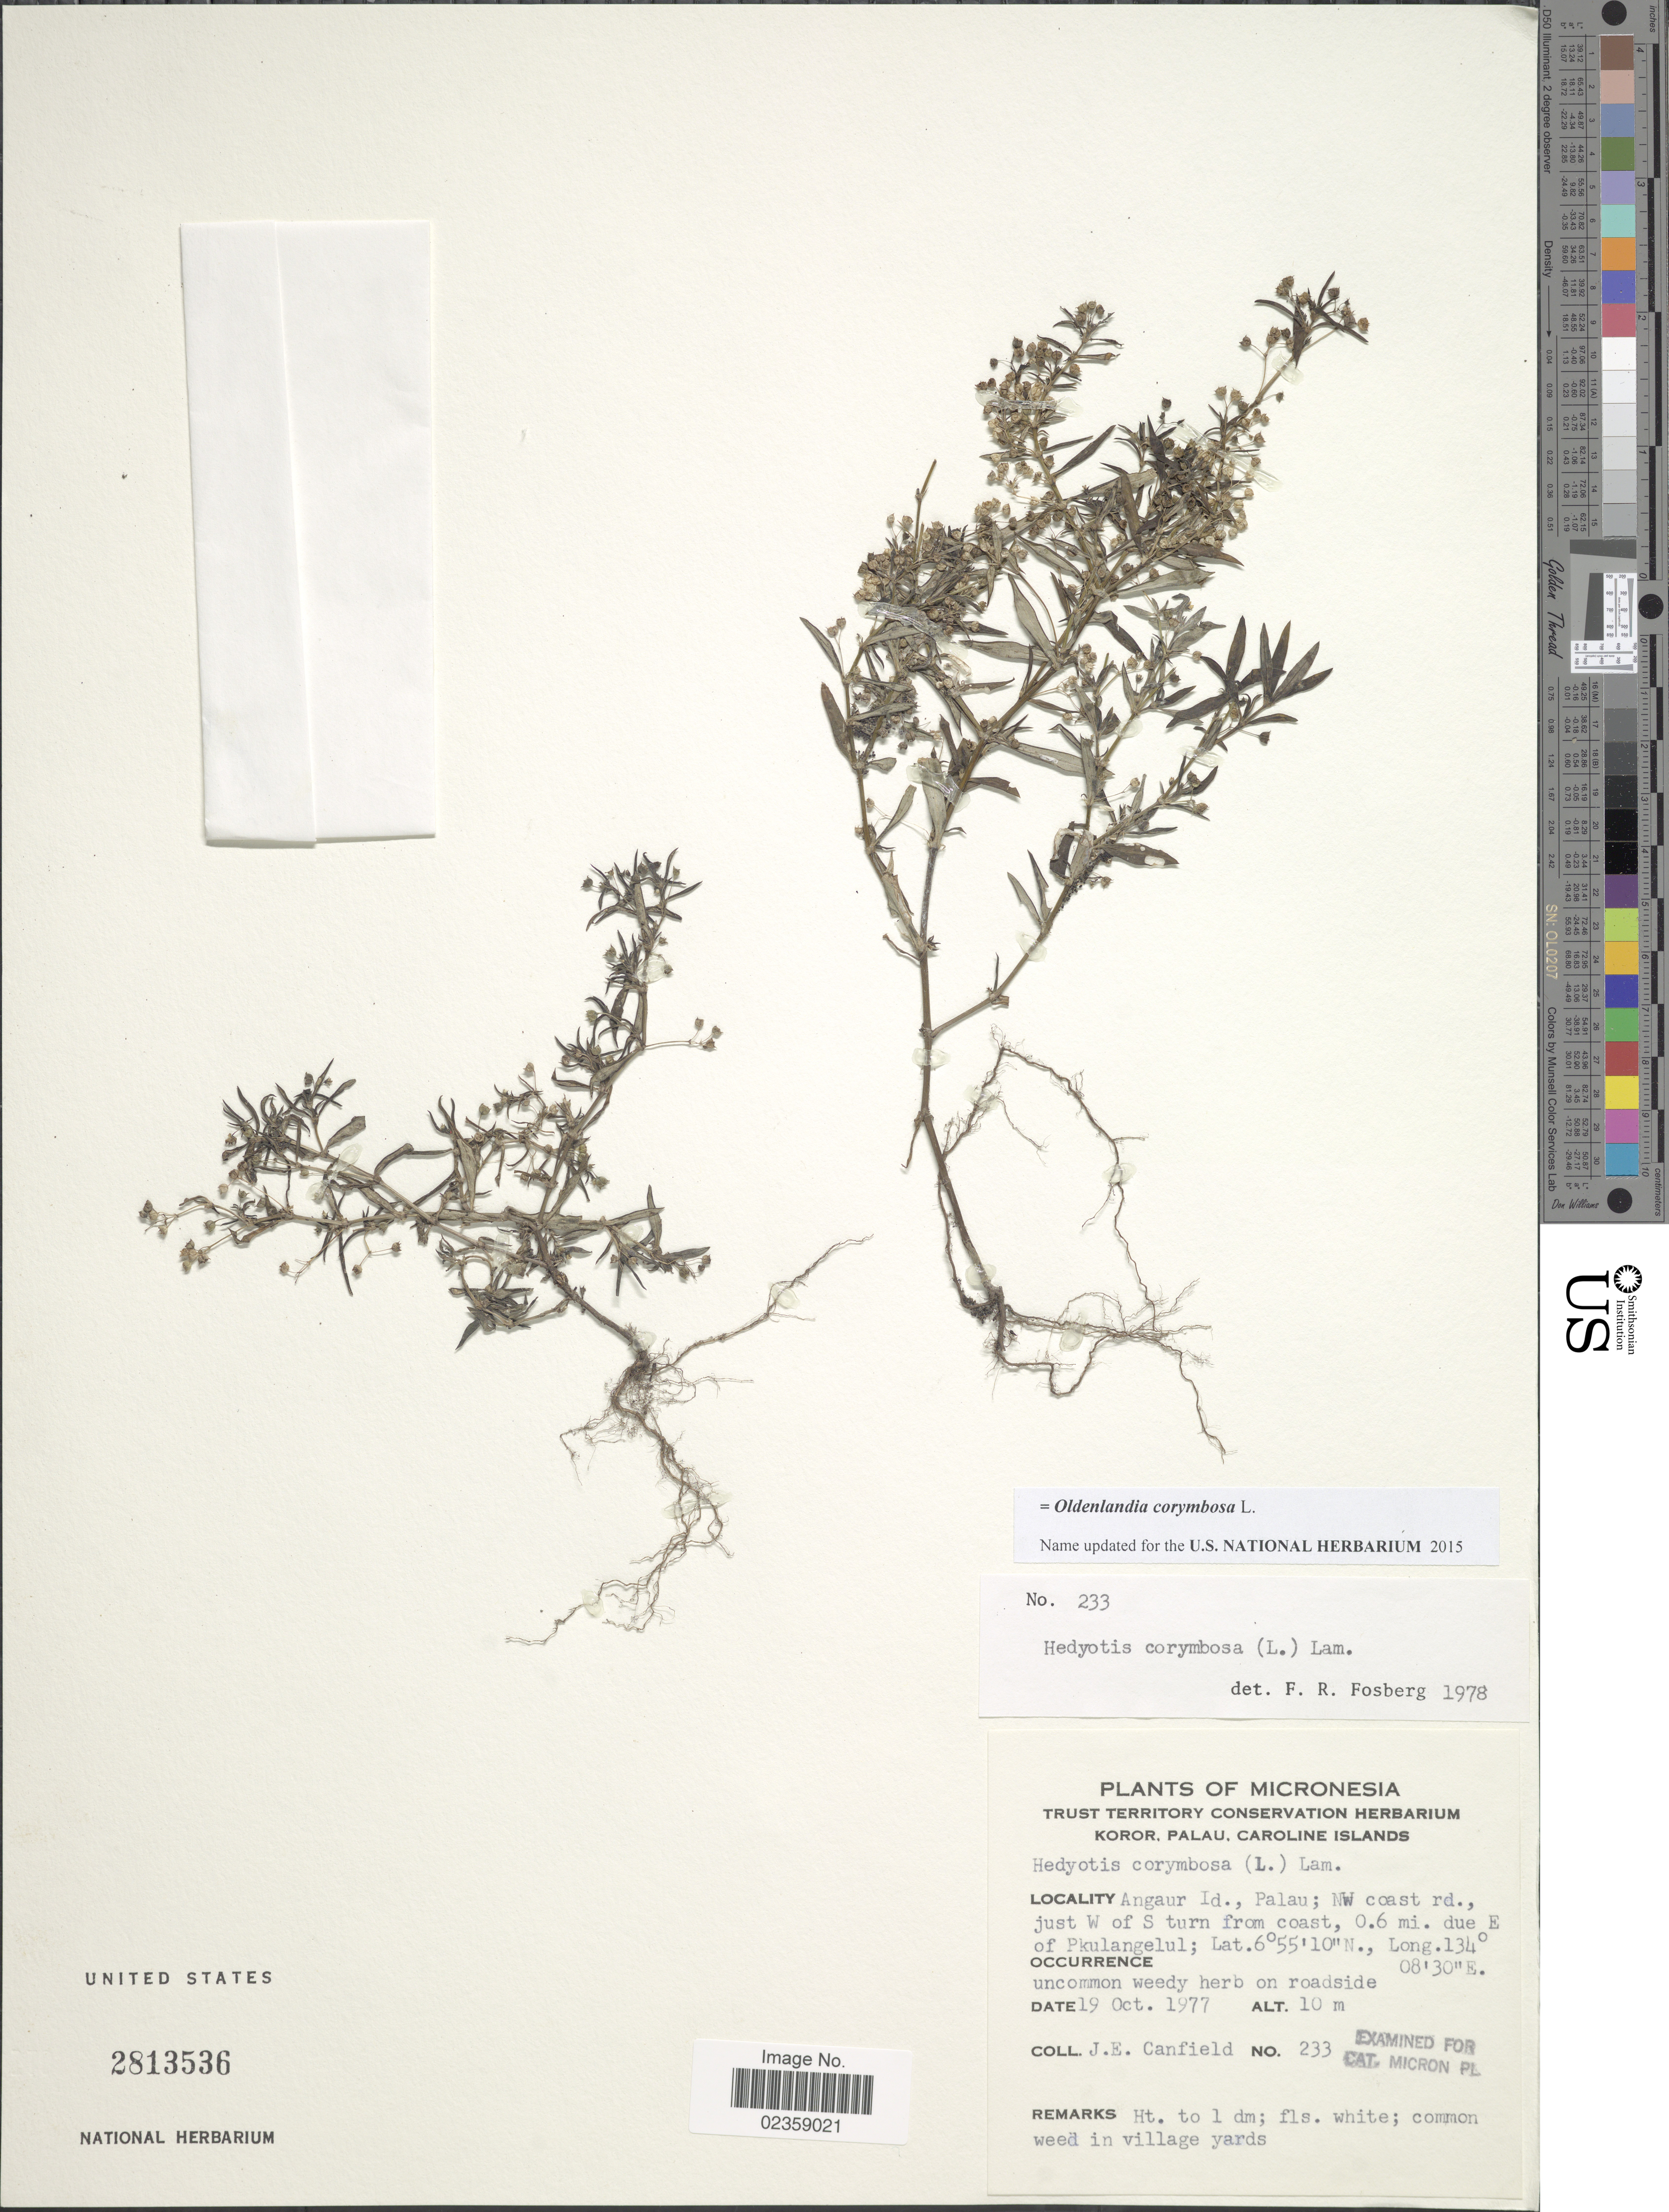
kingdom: Plantae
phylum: Tracheophyta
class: Magnoliopsida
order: Gentianales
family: Rubiaceae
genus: Oldenlandia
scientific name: Oldenlandia corymbosa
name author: L.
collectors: J. E. Canfield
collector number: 233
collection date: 1977-10-19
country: Micronesia, Federated States of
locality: Angaur Id., Palau; NW coast rd., just W of S turn from coast, 0.6 mi. due E of Pkulangelul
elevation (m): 10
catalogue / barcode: US 2813536